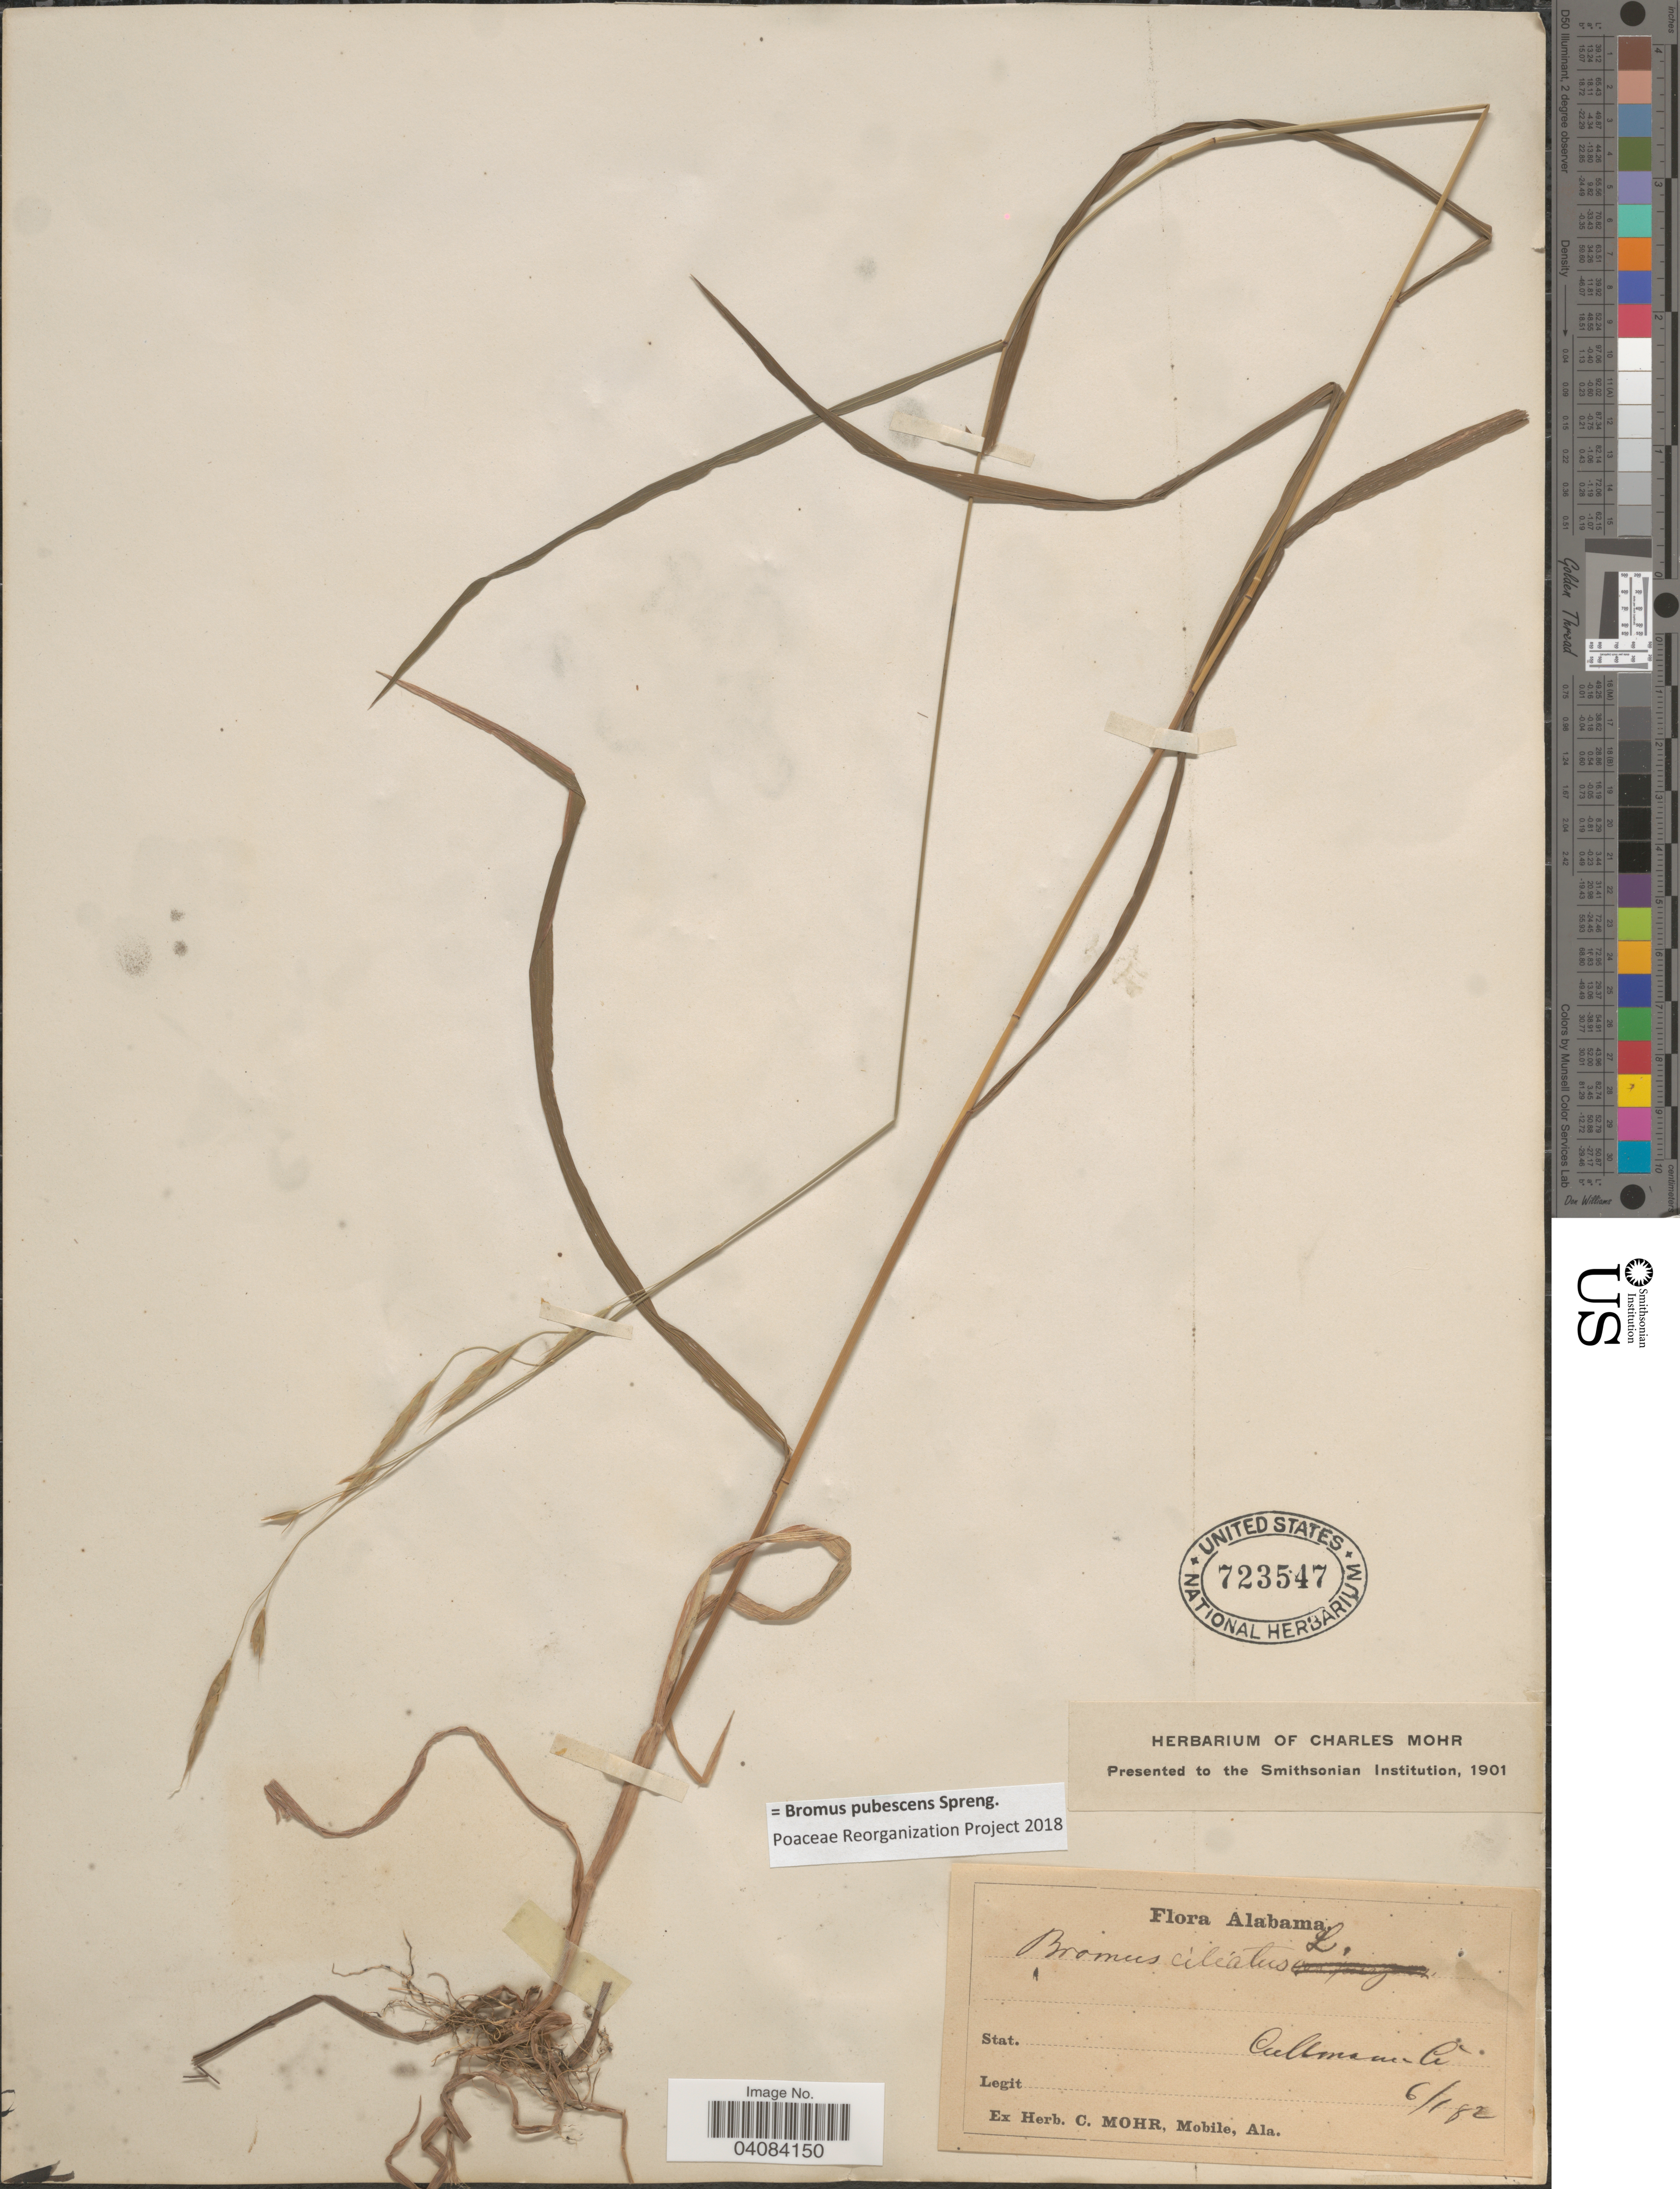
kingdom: Plantae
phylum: Tracheophyta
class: Liliopsida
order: Poales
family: Poaceae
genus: Bromus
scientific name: Bromus pubescens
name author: Muhl. ex Willd.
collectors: ex herb. C. Mohr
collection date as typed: Transcribed d/m/y: 1/6/82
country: United States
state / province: Alabama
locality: Cullman Co.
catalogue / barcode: US 723547